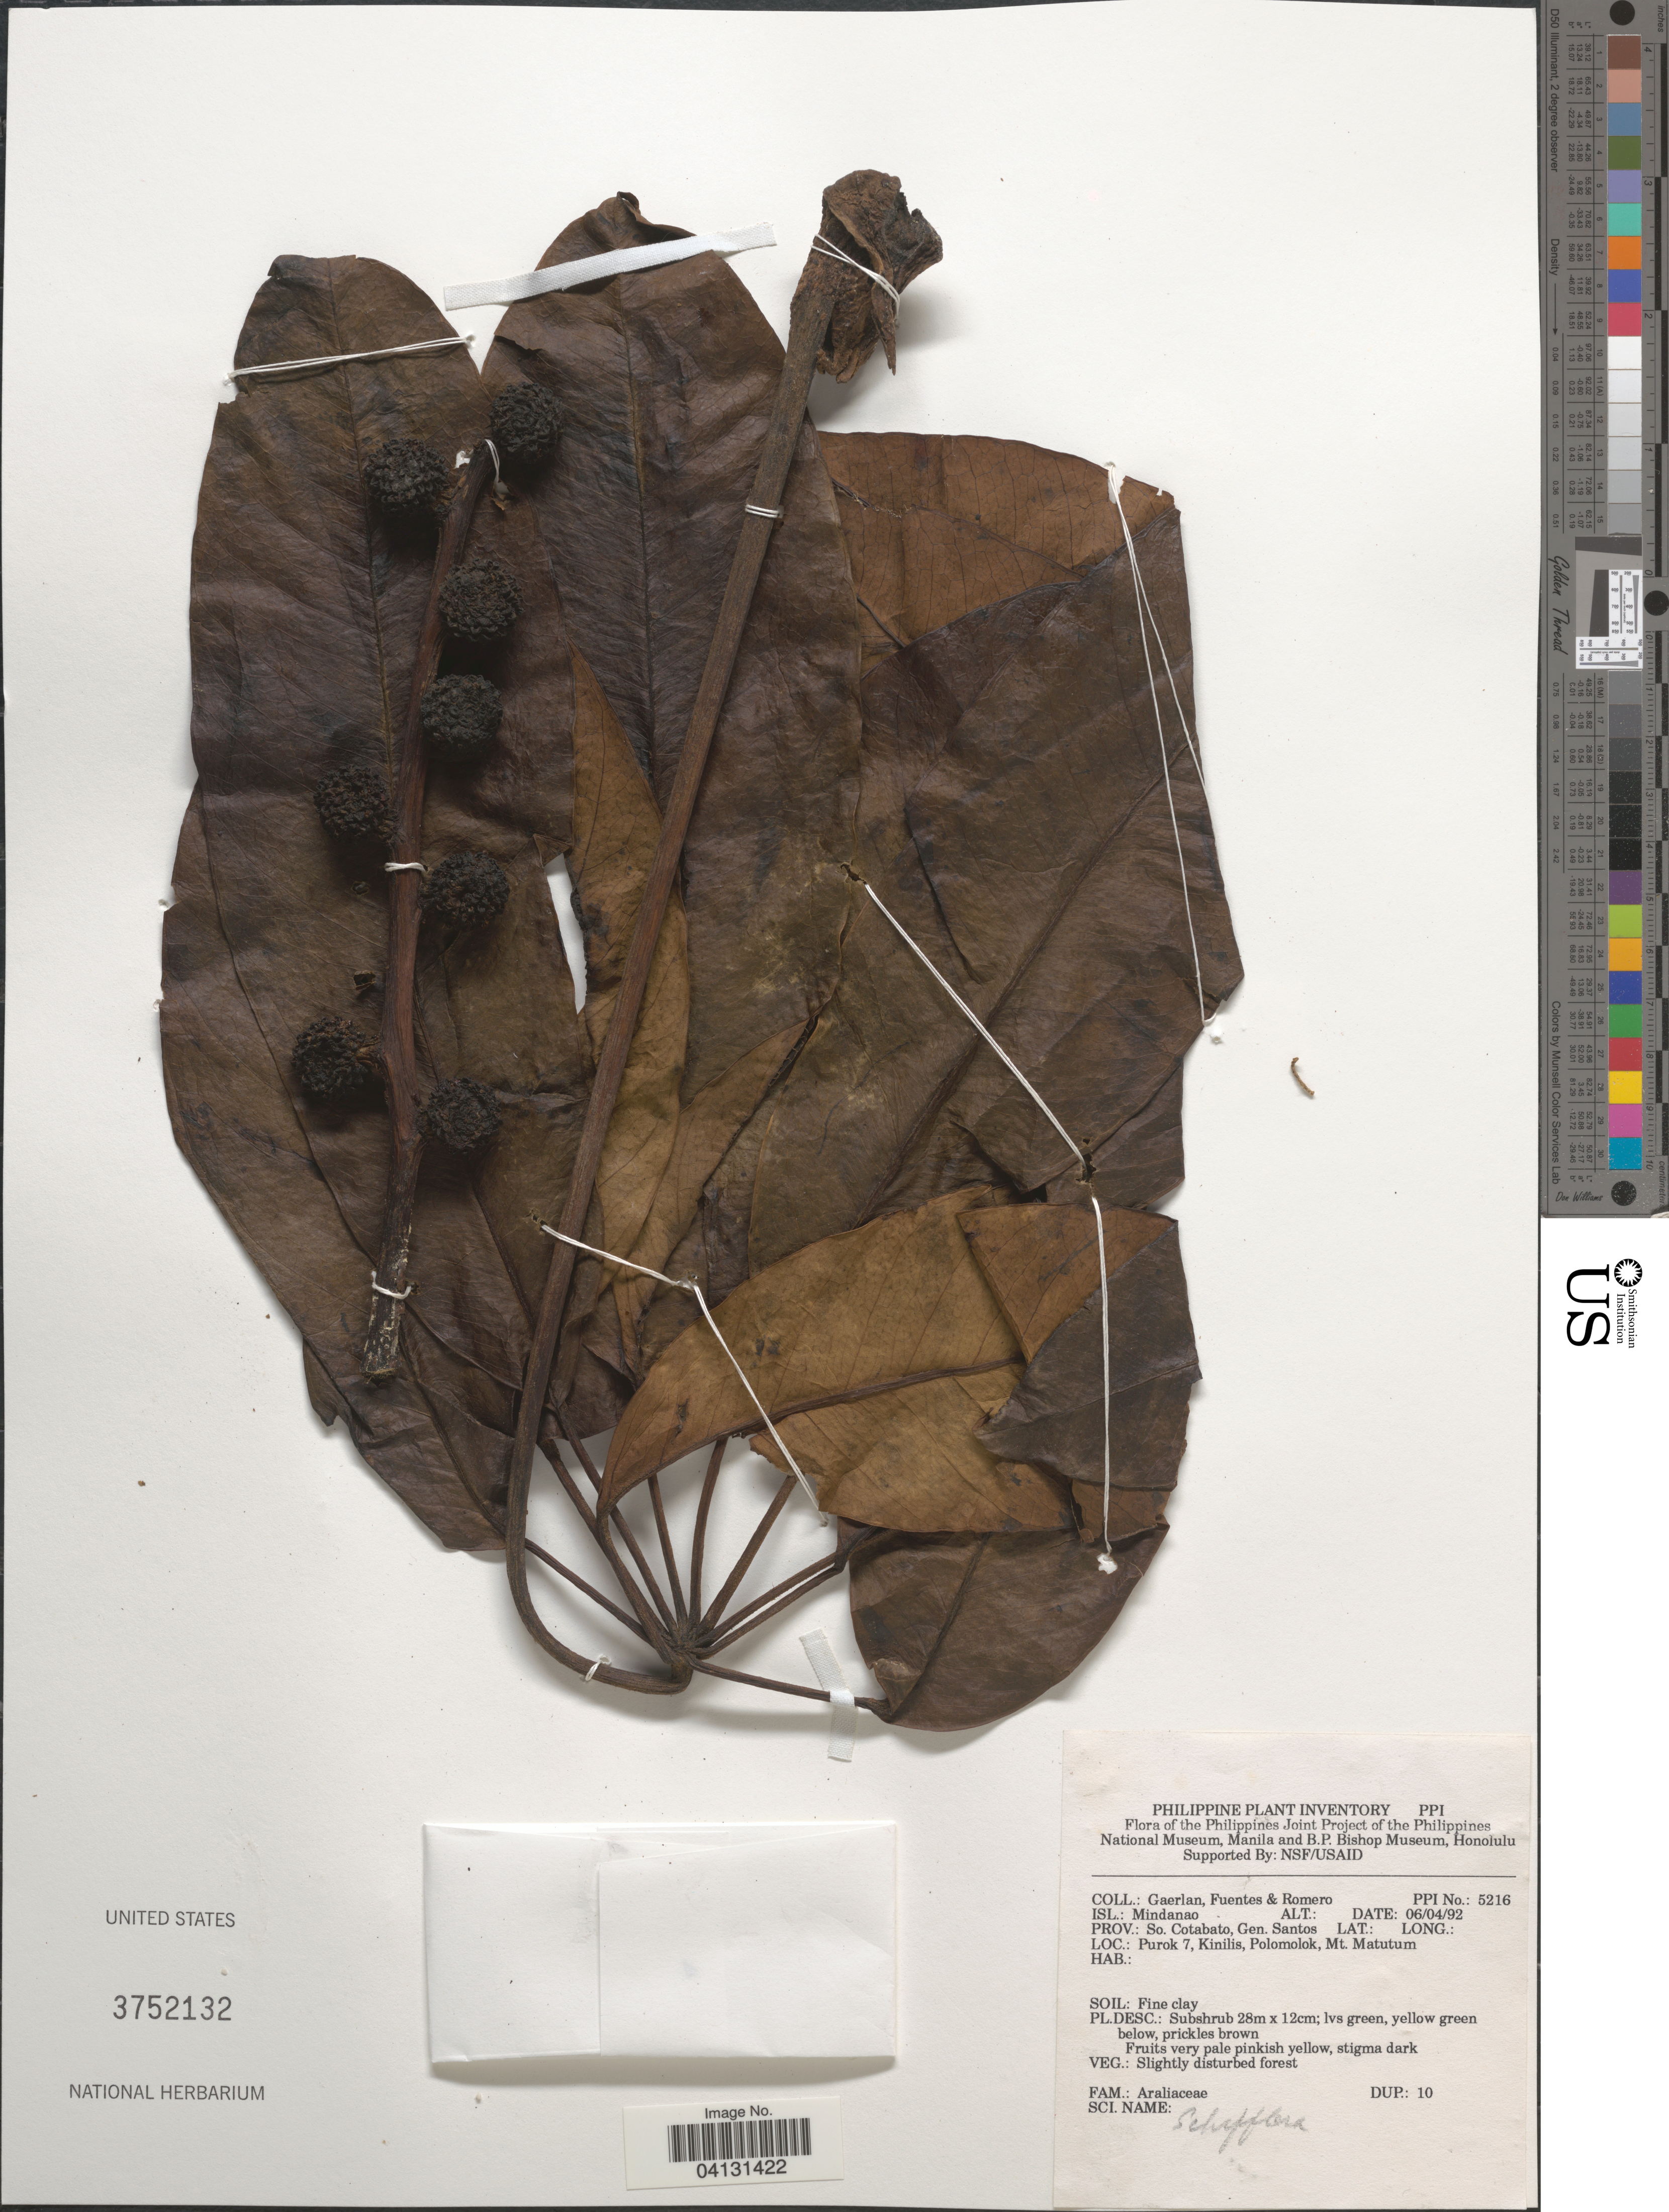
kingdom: Plantae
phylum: Tracheophyta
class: Magnoliopsida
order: Apiales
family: Araliaceae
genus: Schefflera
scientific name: Schefflera sp.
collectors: Gaerlan, -. Fuentes & -. Romero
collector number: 5216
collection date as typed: Transcribed d/m/y: 6/4/92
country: Philippines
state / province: Soccsksargen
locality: Isl.: Mindanao. Prov.: So. Cotabato, Gen. Santos. Purok 7, Kinilis, Polomolok, Mt. Matutum.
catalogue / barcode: US 3752132